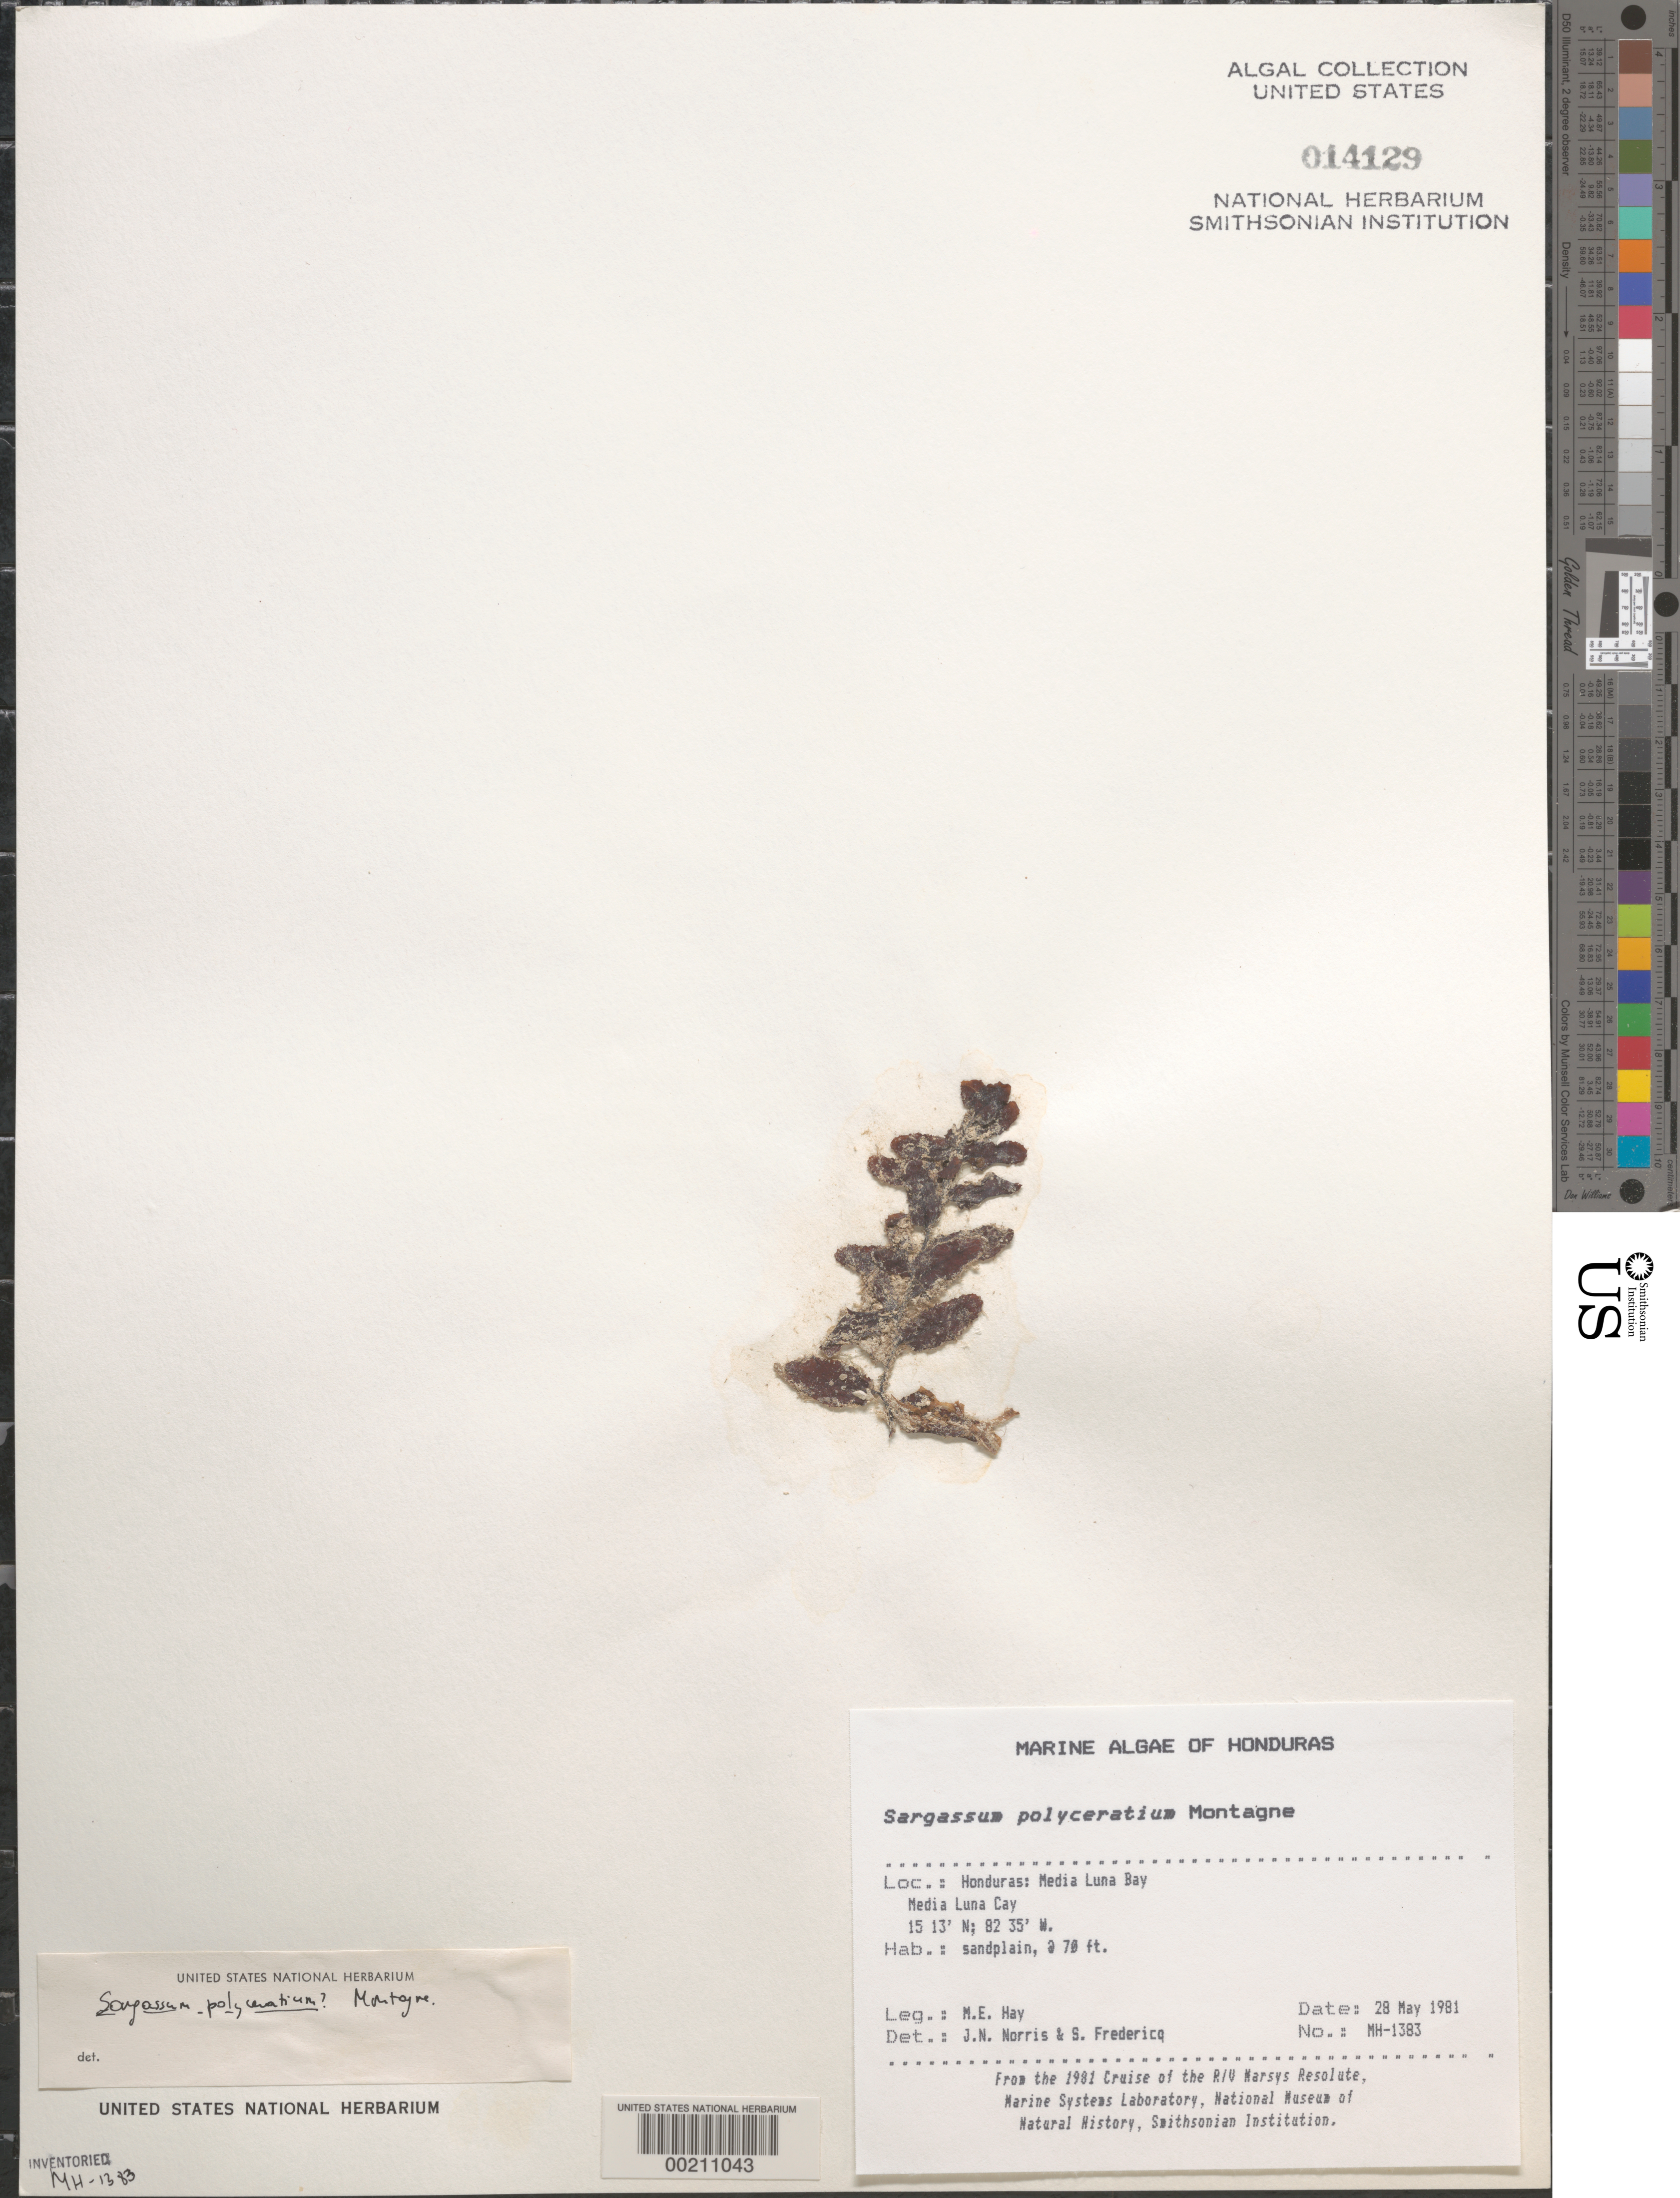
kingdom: Chromista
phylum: Ochrophyta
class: Phaeophyceae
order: Fucales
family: Sargassaceae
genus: Sargassum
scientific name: Sargassum polyceratium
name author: Mont.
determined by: Norris, J. N.; Fredericq, S.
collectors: M. E. Hay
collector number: MEH-1383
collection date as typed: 28 May 1981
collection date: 1981-05-28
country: Honduras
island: Media Luna Cay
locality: Media Luna Bay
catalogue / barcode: US 14129